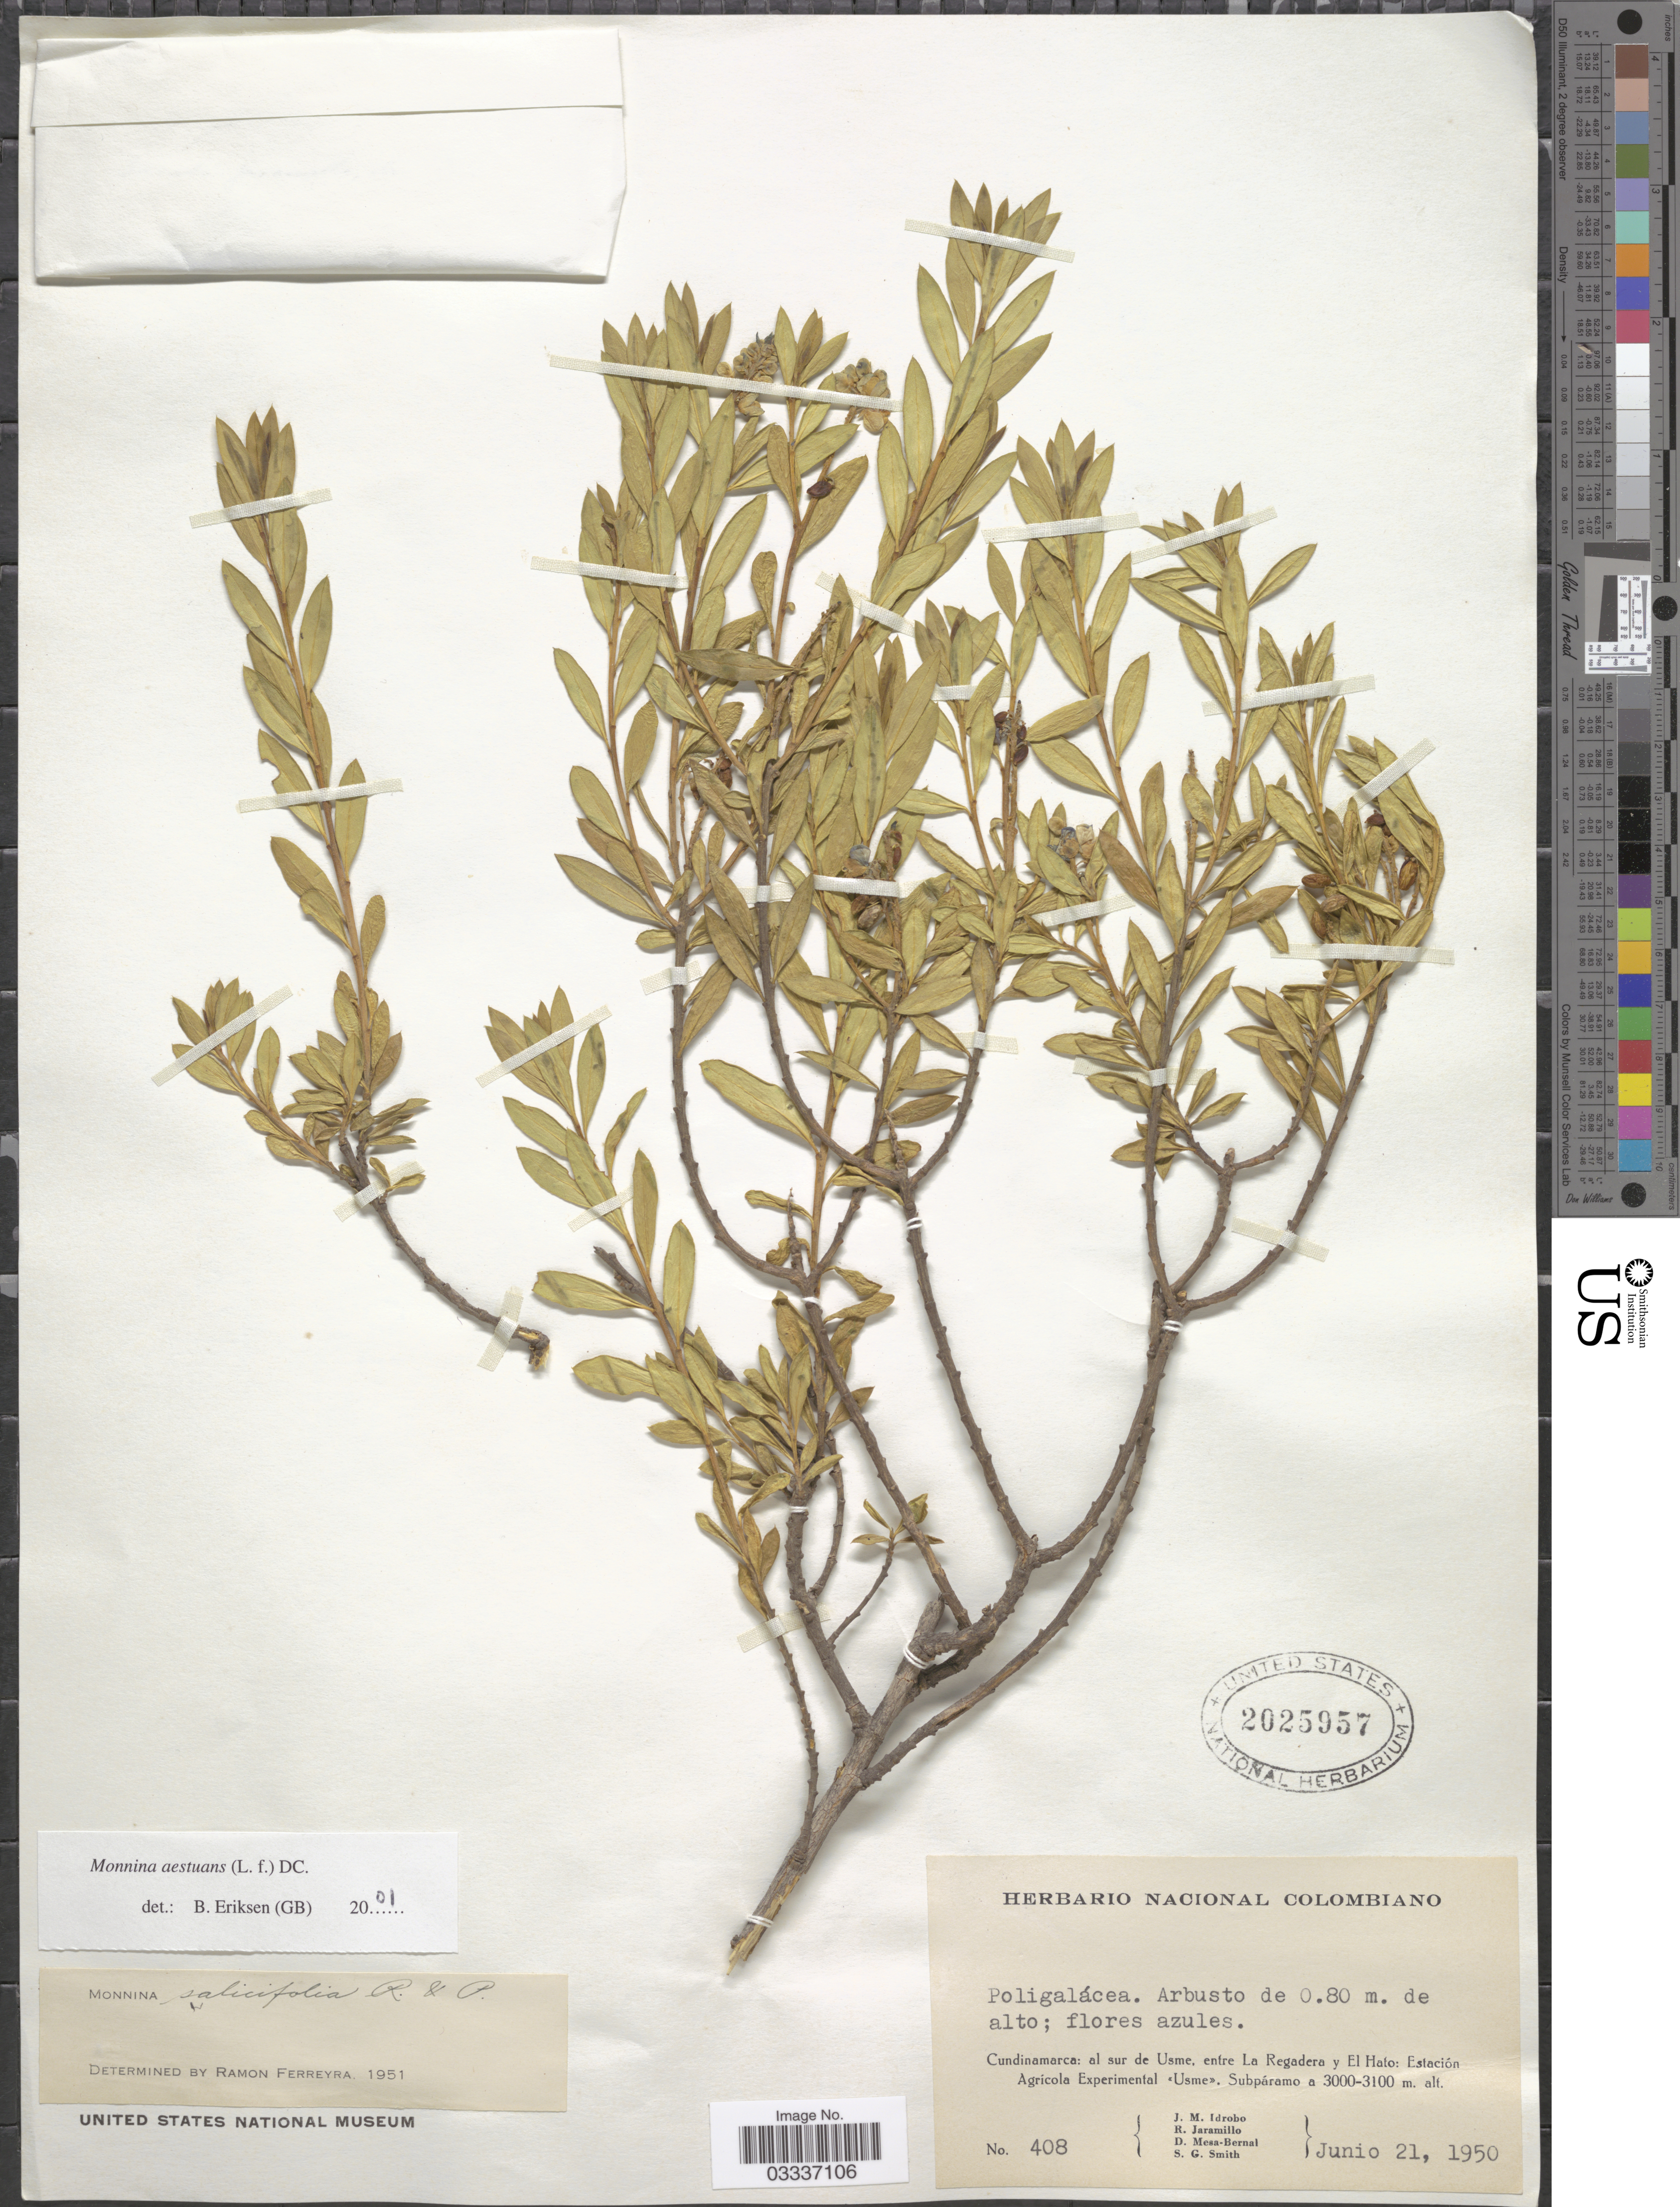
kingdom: Plantae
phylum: Tracheophyta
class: Magnoliopsida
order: Fabales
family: Polygalaceae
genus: Monnina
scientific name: Monnina aestuans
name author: (L. f.) DC.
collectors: J. M. Idrobo, R. Jaramillo, D. Mesa-Bernal & S. G. Smith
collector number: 408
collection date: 1950-06-21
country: Colombia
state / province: Cundinamarca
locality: Al sur de Usme, entre La Regadera y El Hato: Estación Agricola Experimental «Usme», Subpáramo.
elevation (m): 3000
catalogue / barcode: US 2025957